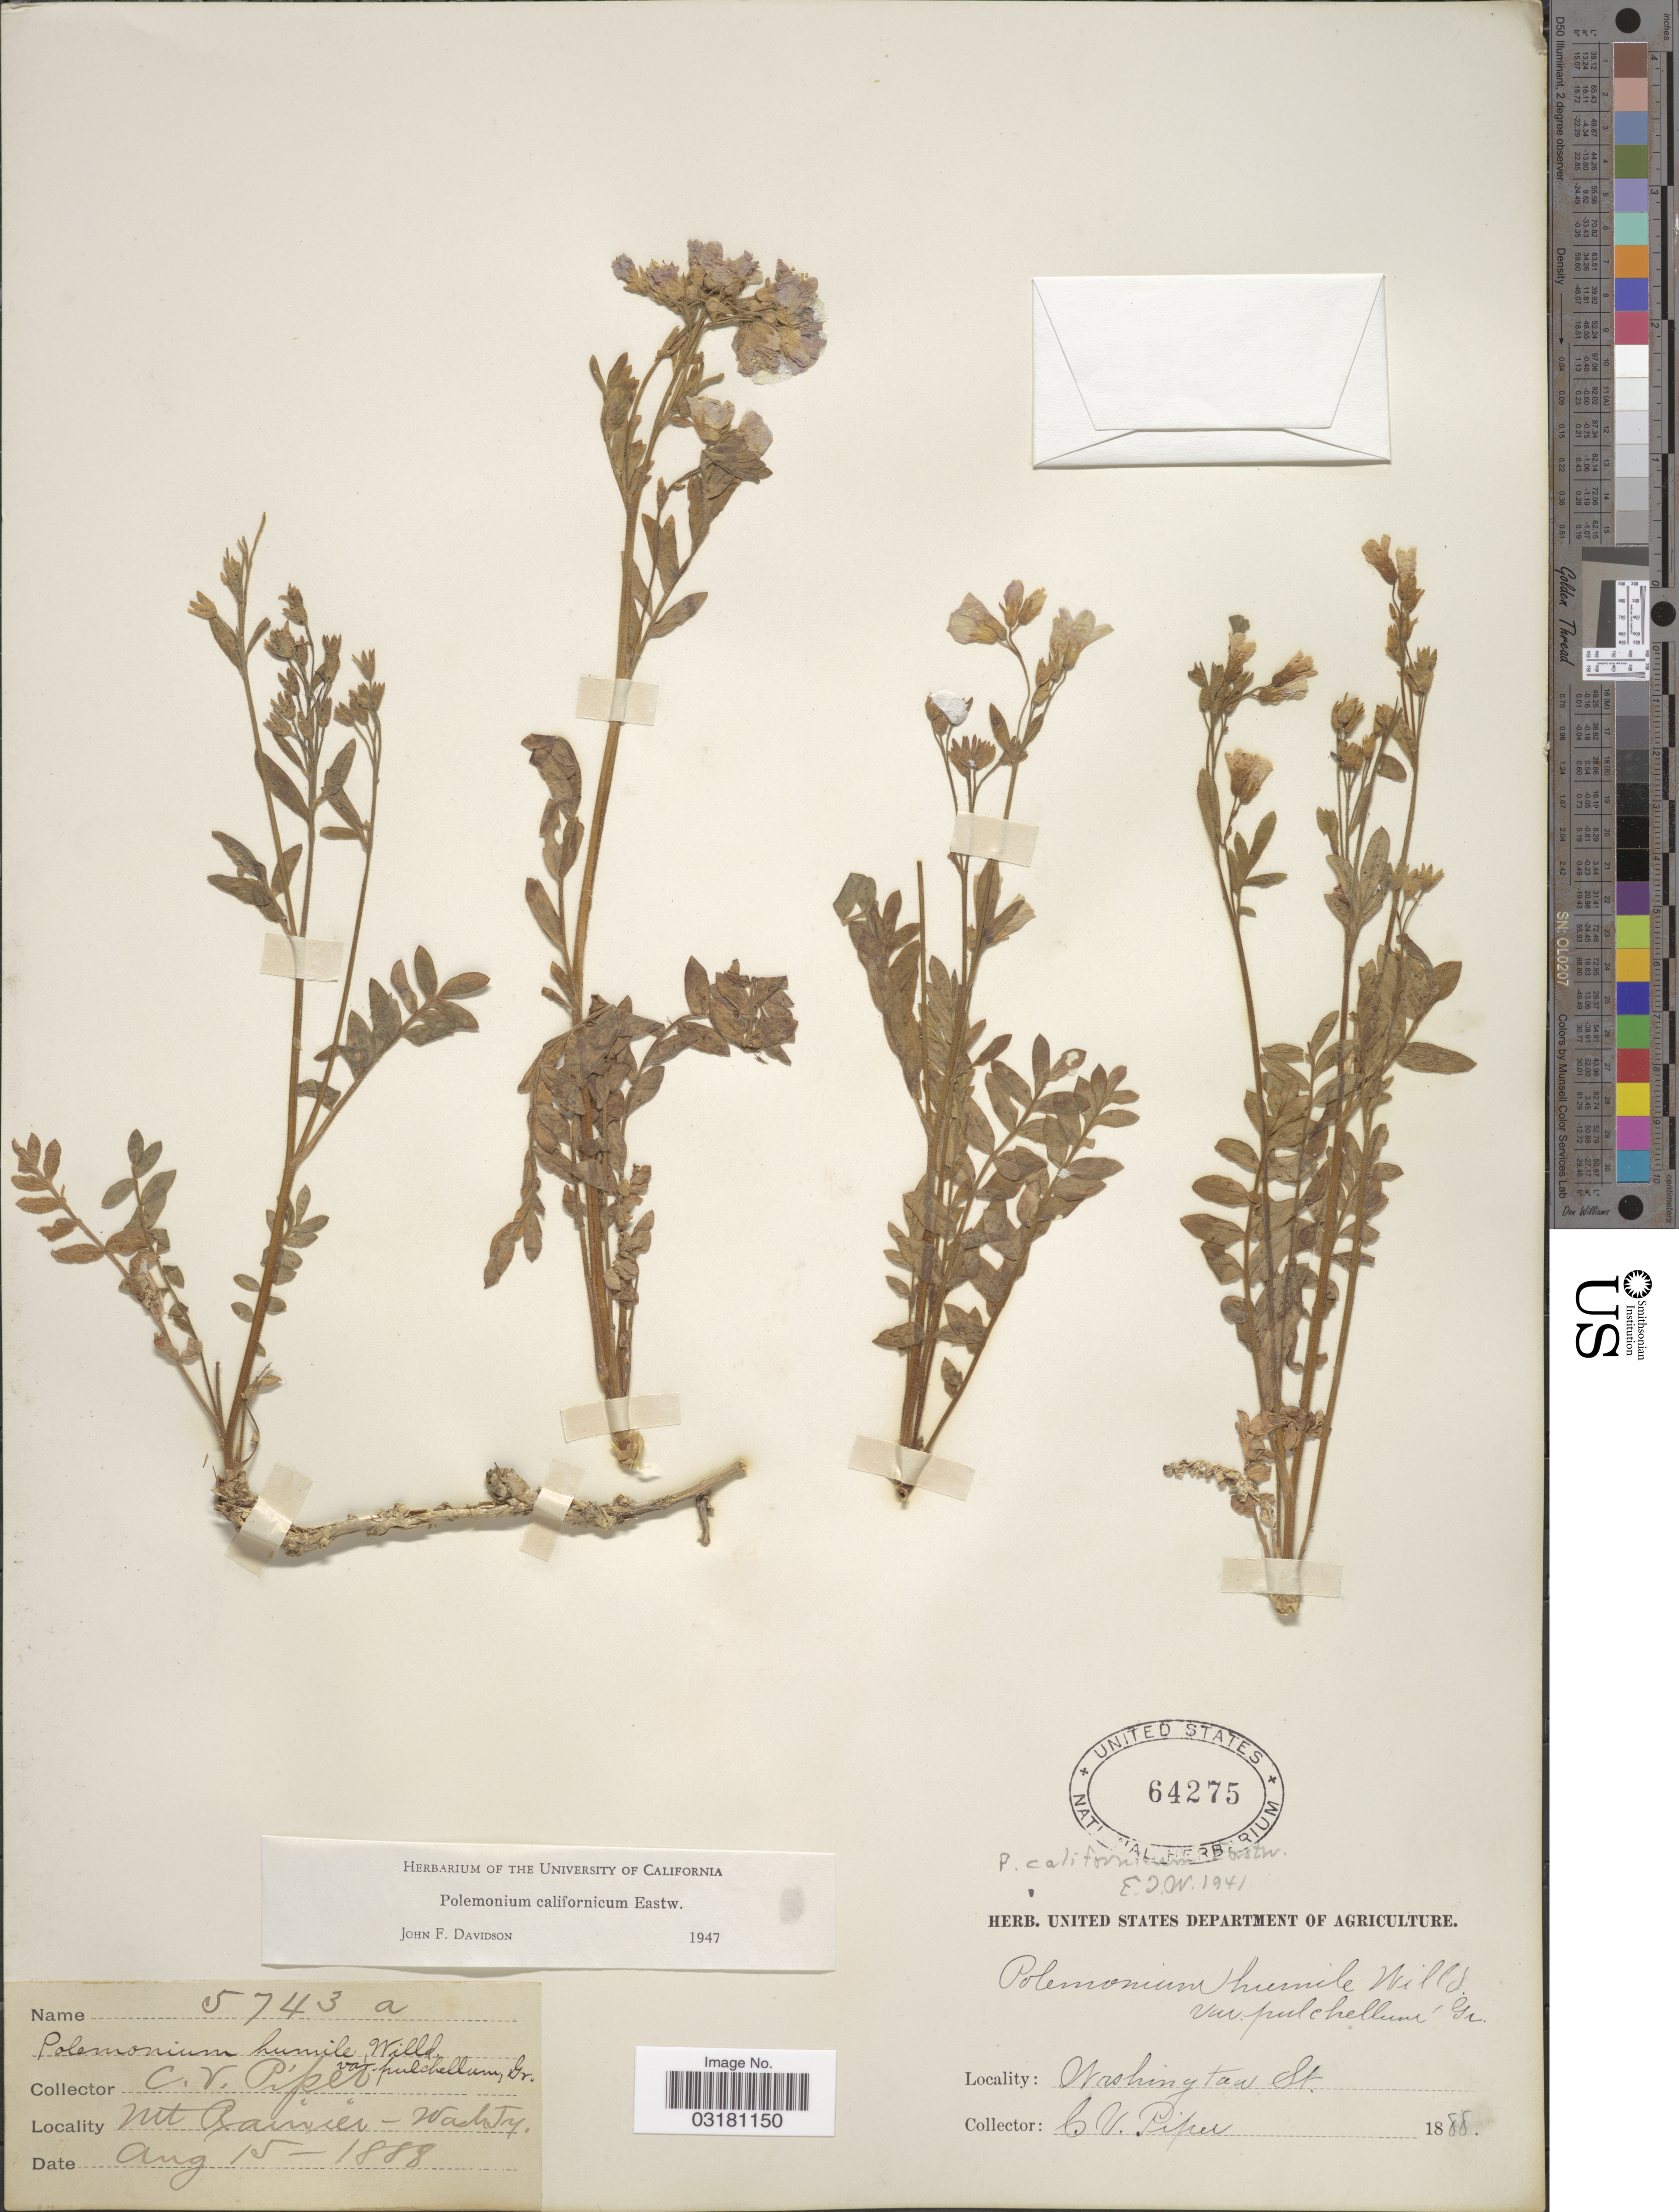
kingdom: Plantae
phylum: Tracheophyta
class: Magnoliopsida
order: Ericales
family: Polemoniaceae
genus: Polemonium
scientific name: Polemonium californicum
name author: Eastw.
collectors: C. V. Piper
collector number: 5743a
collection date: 1888-08-15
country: United States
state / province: Washington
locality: Washington St. Mt Rainier.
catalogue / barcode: US 64275